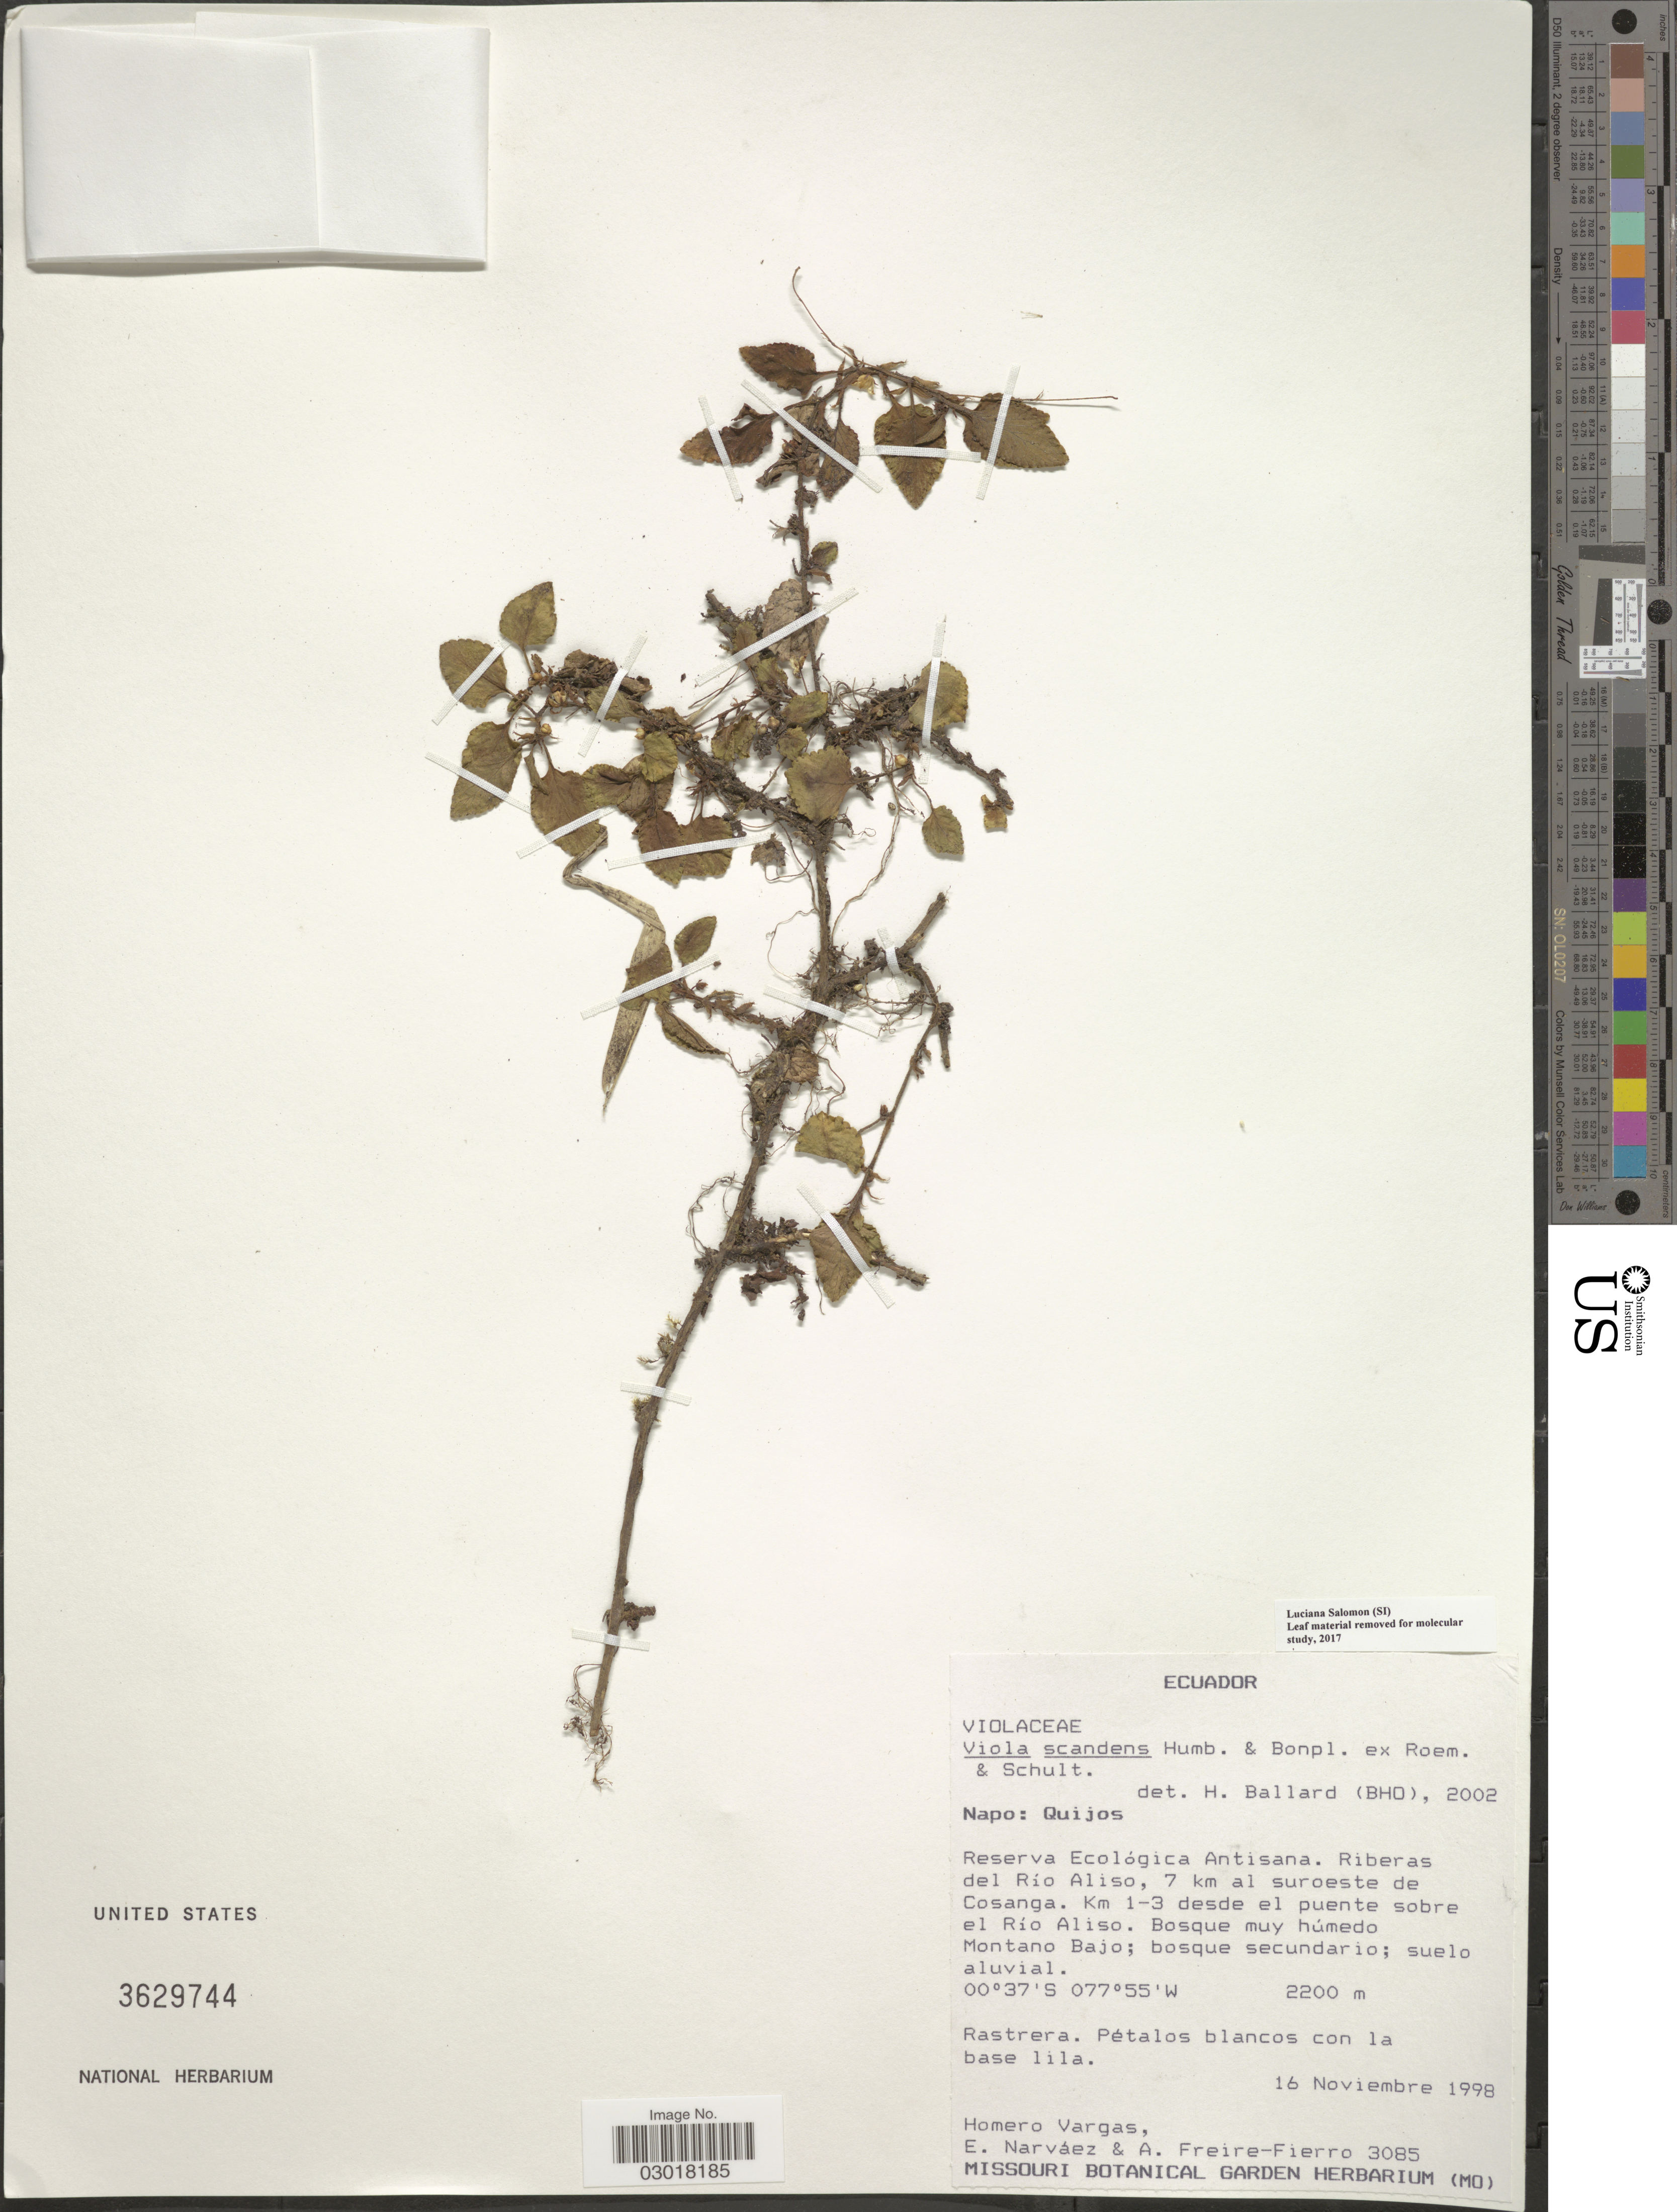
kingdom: Plantae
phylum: Tracheophyta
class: Magnoliopsida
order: Malpighiales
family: Violaceae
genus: Viola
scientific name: Viola scandens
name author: Humb. & Bonpl. ex Schult.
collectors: H. Vargas, E. Narváez & A. Freire-Fierro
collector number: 3085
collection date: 1998-11-16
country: Ecuador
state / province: Napo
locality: Quijos. Reserva Ecológica Antisana. Riberas del Río Aliso, 7 km al suroeste de Cosanga. Km 1-3 desde el puente sobre el Río Aliso. Bosque muy húmedo Montano Bajo.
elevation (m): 2200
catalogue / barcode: US 3629744